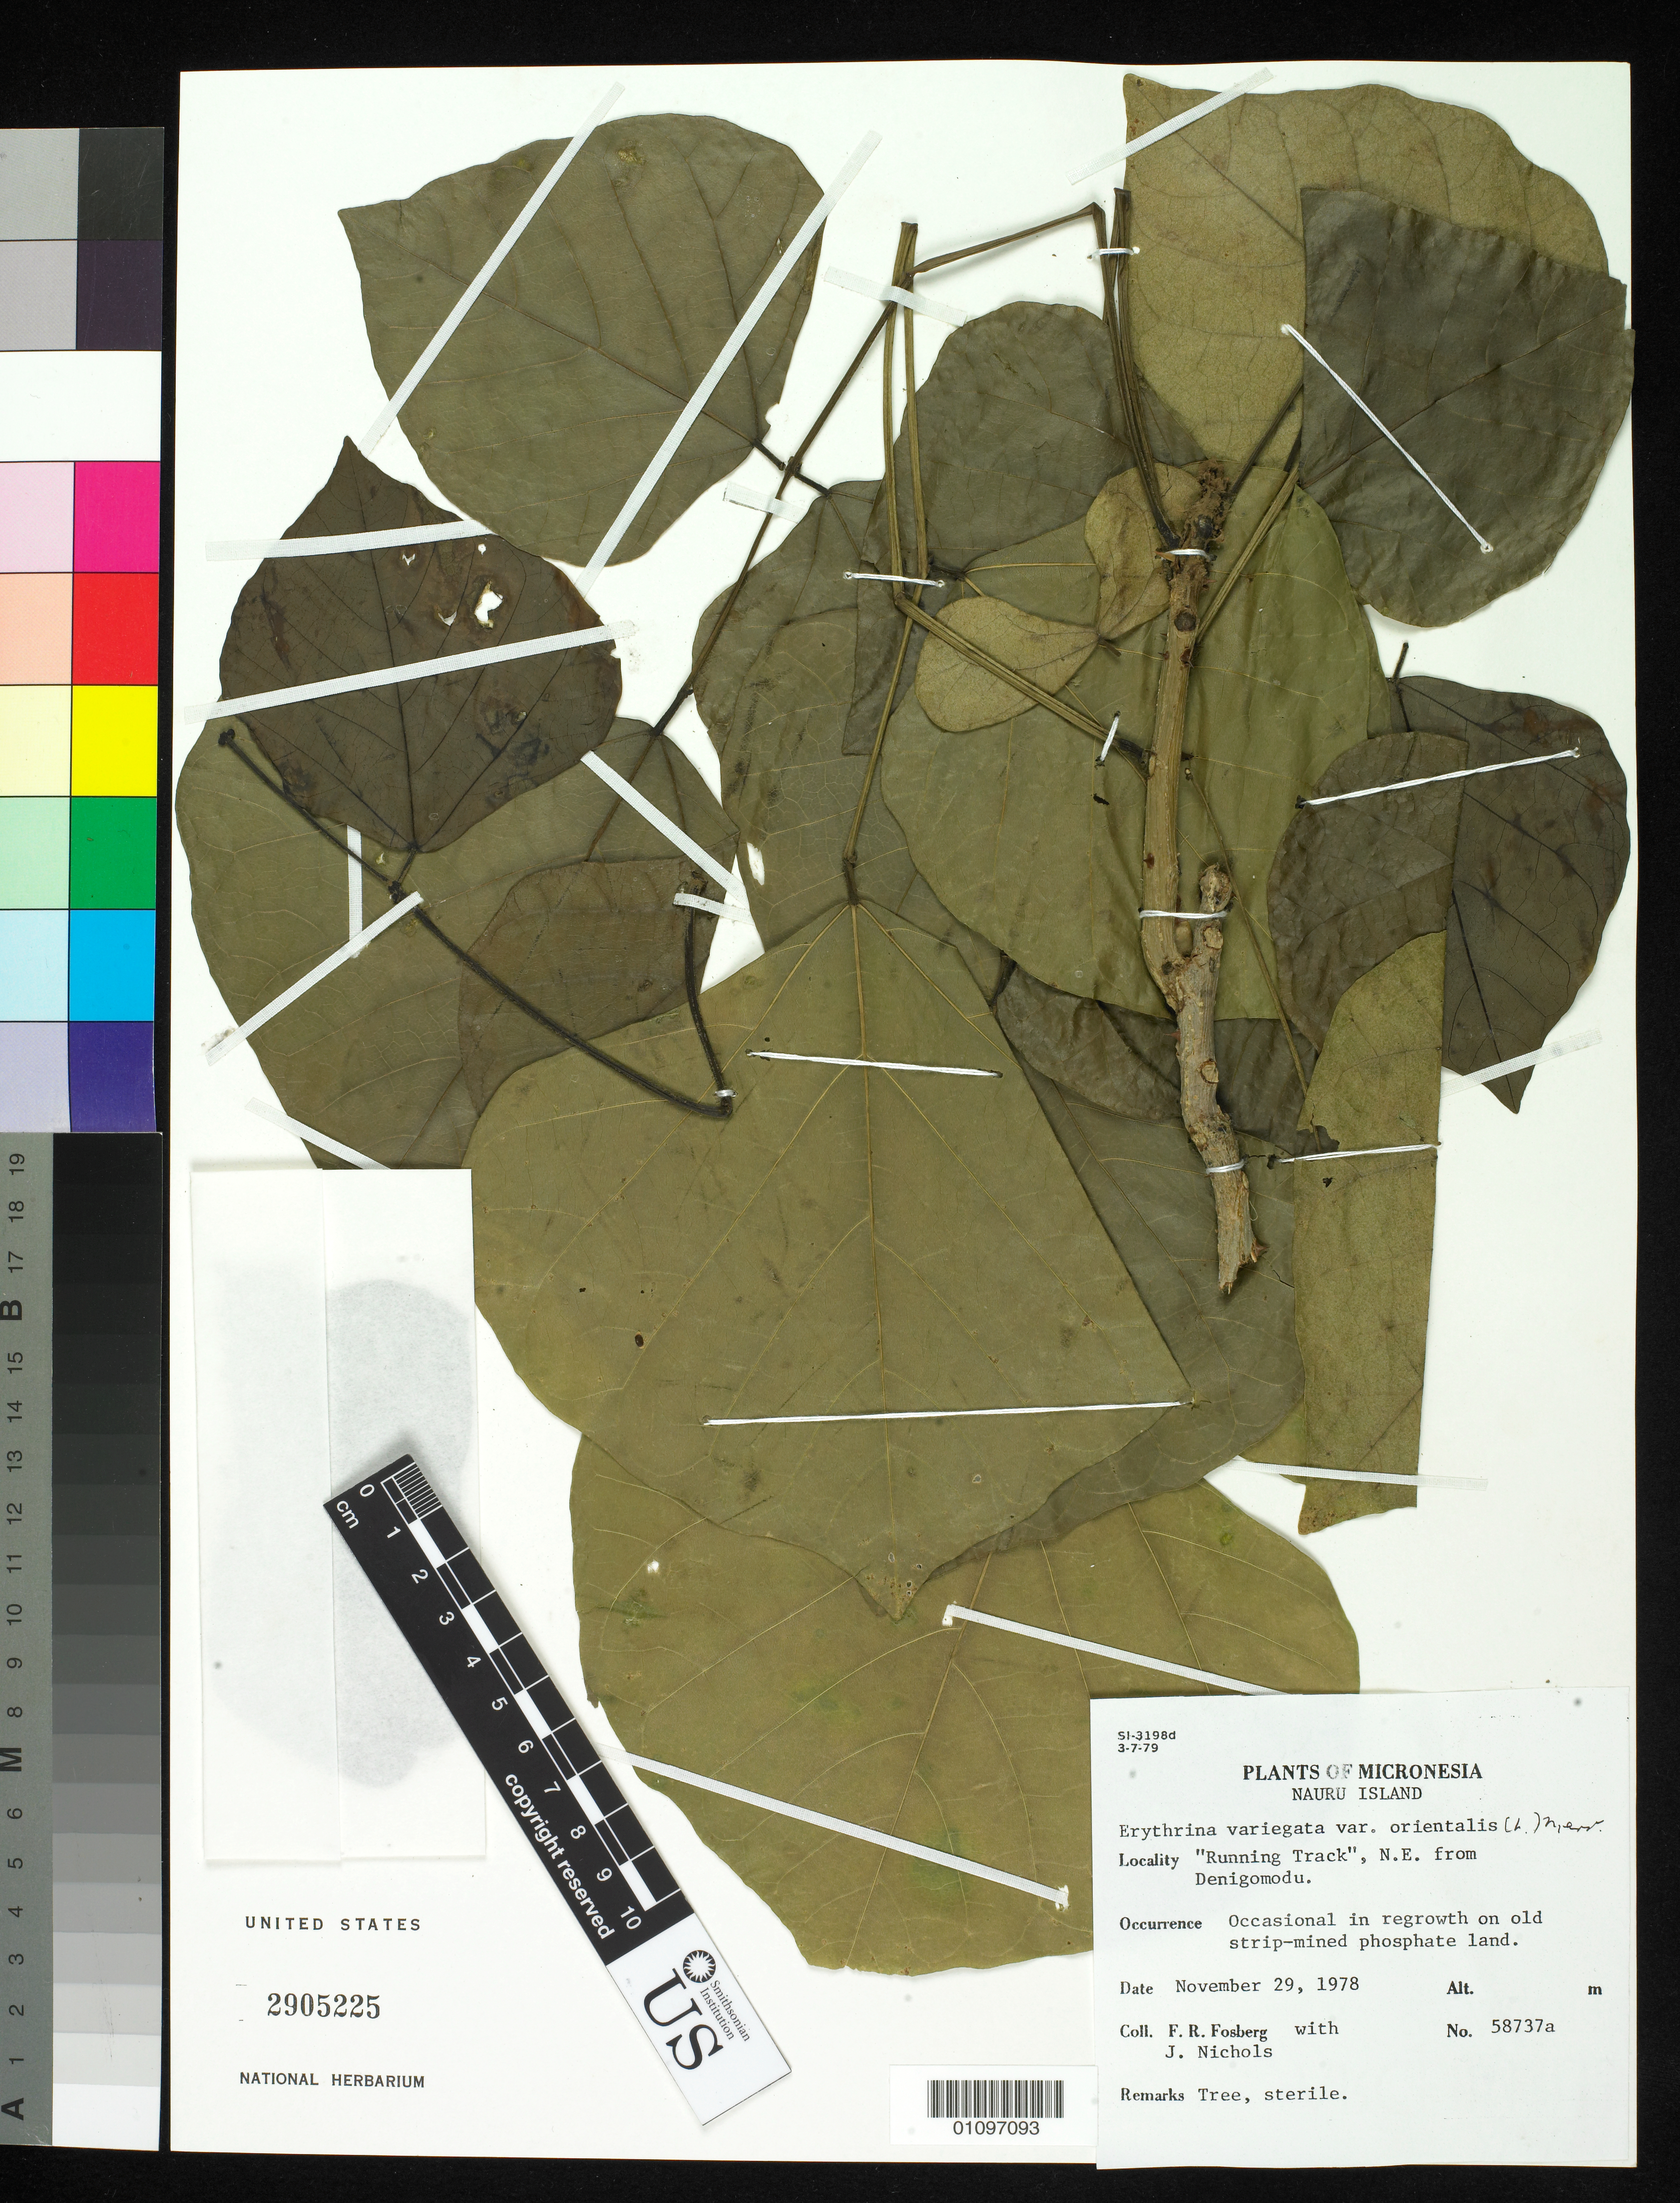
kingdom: Plantae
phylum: Tracheophyta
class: Magnoliopsida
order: Fabales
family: Fabaceae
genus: Erythrina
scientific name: Erythrina variegata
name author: L.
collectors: F. R. Fosberg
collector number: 58737a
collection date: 1978-11-29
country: Nauru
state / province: Denigomodu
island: Nauru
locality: Denigomodu, W side of island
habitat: In regrowth on old strip mined phosphate land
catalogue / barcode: US 2905225